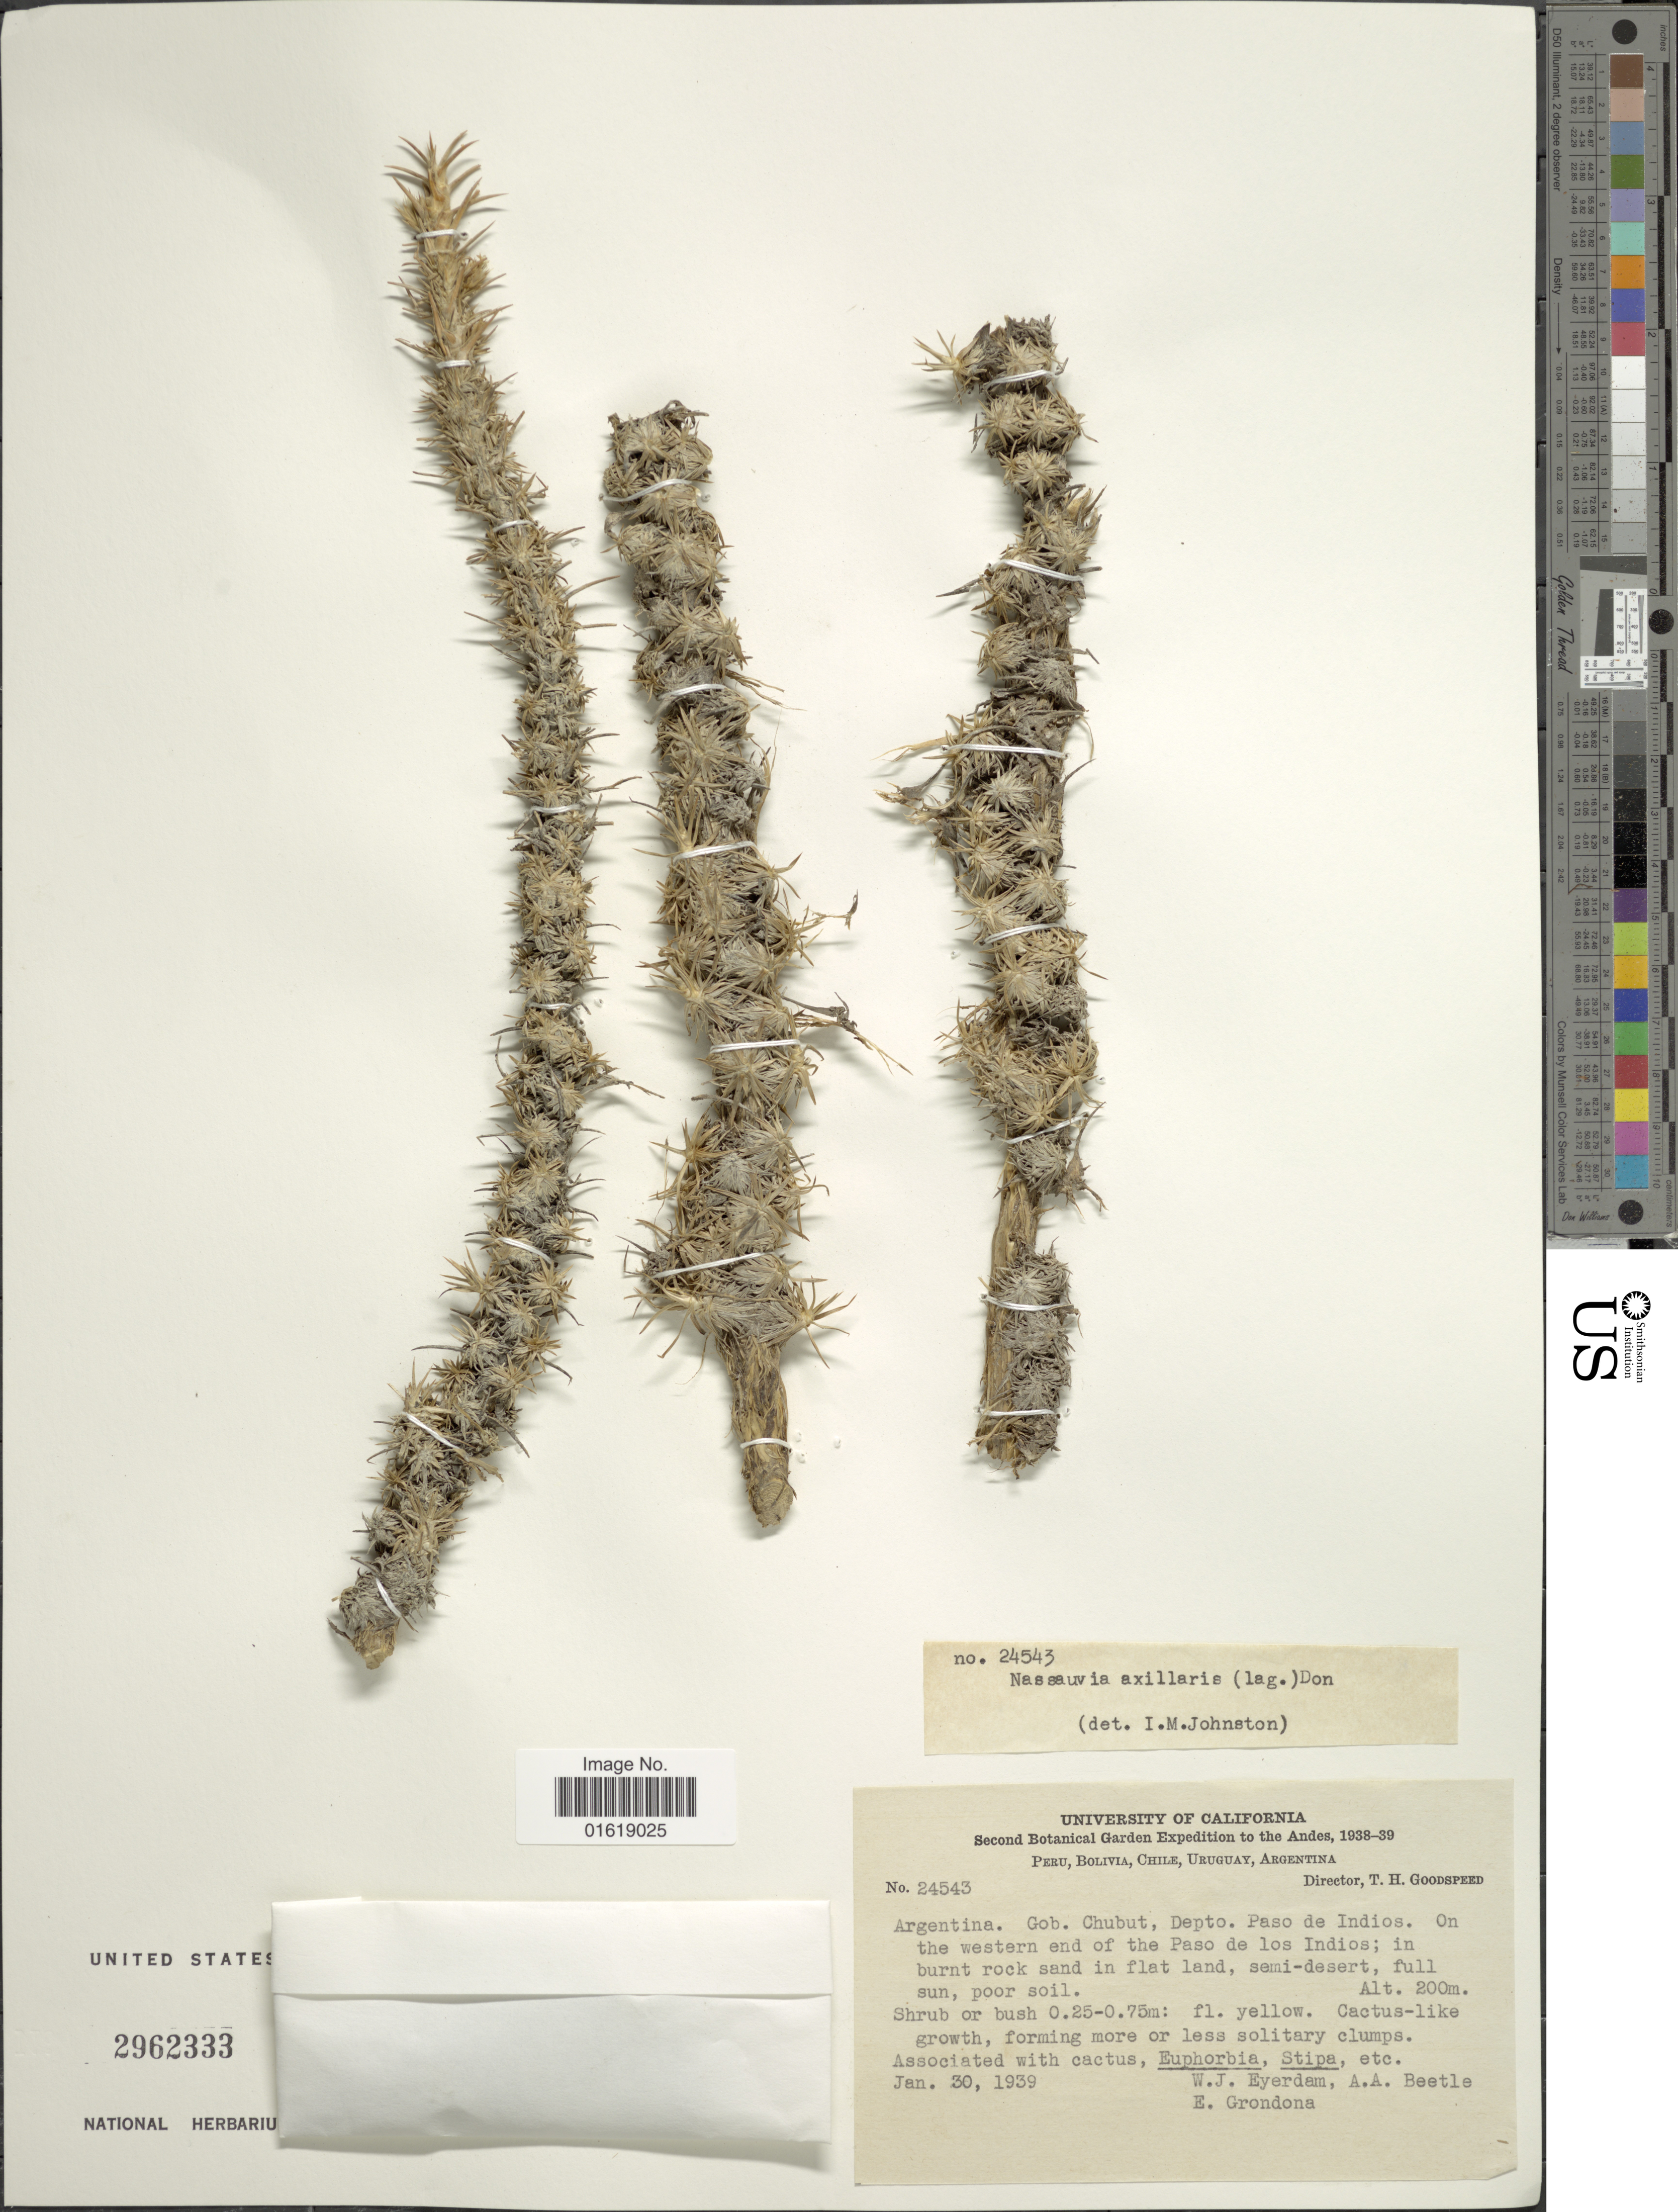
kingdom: Plantae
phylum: Tracheophyta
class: Magnoliopsida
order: Asterales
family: Asteraceae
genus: Nassauvia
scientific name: Nassauvia axillaris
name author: D. Don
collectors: W. J. Eyerdam, A. A. Beetle & E. Grondona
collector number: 24543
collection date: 1939-01-30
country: Argentina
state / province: Chubut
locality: Gob. Chubut, Depto. Paso de Indios. On the western end of the Paso de los Indios.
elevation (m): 200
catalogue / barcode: US 2962333